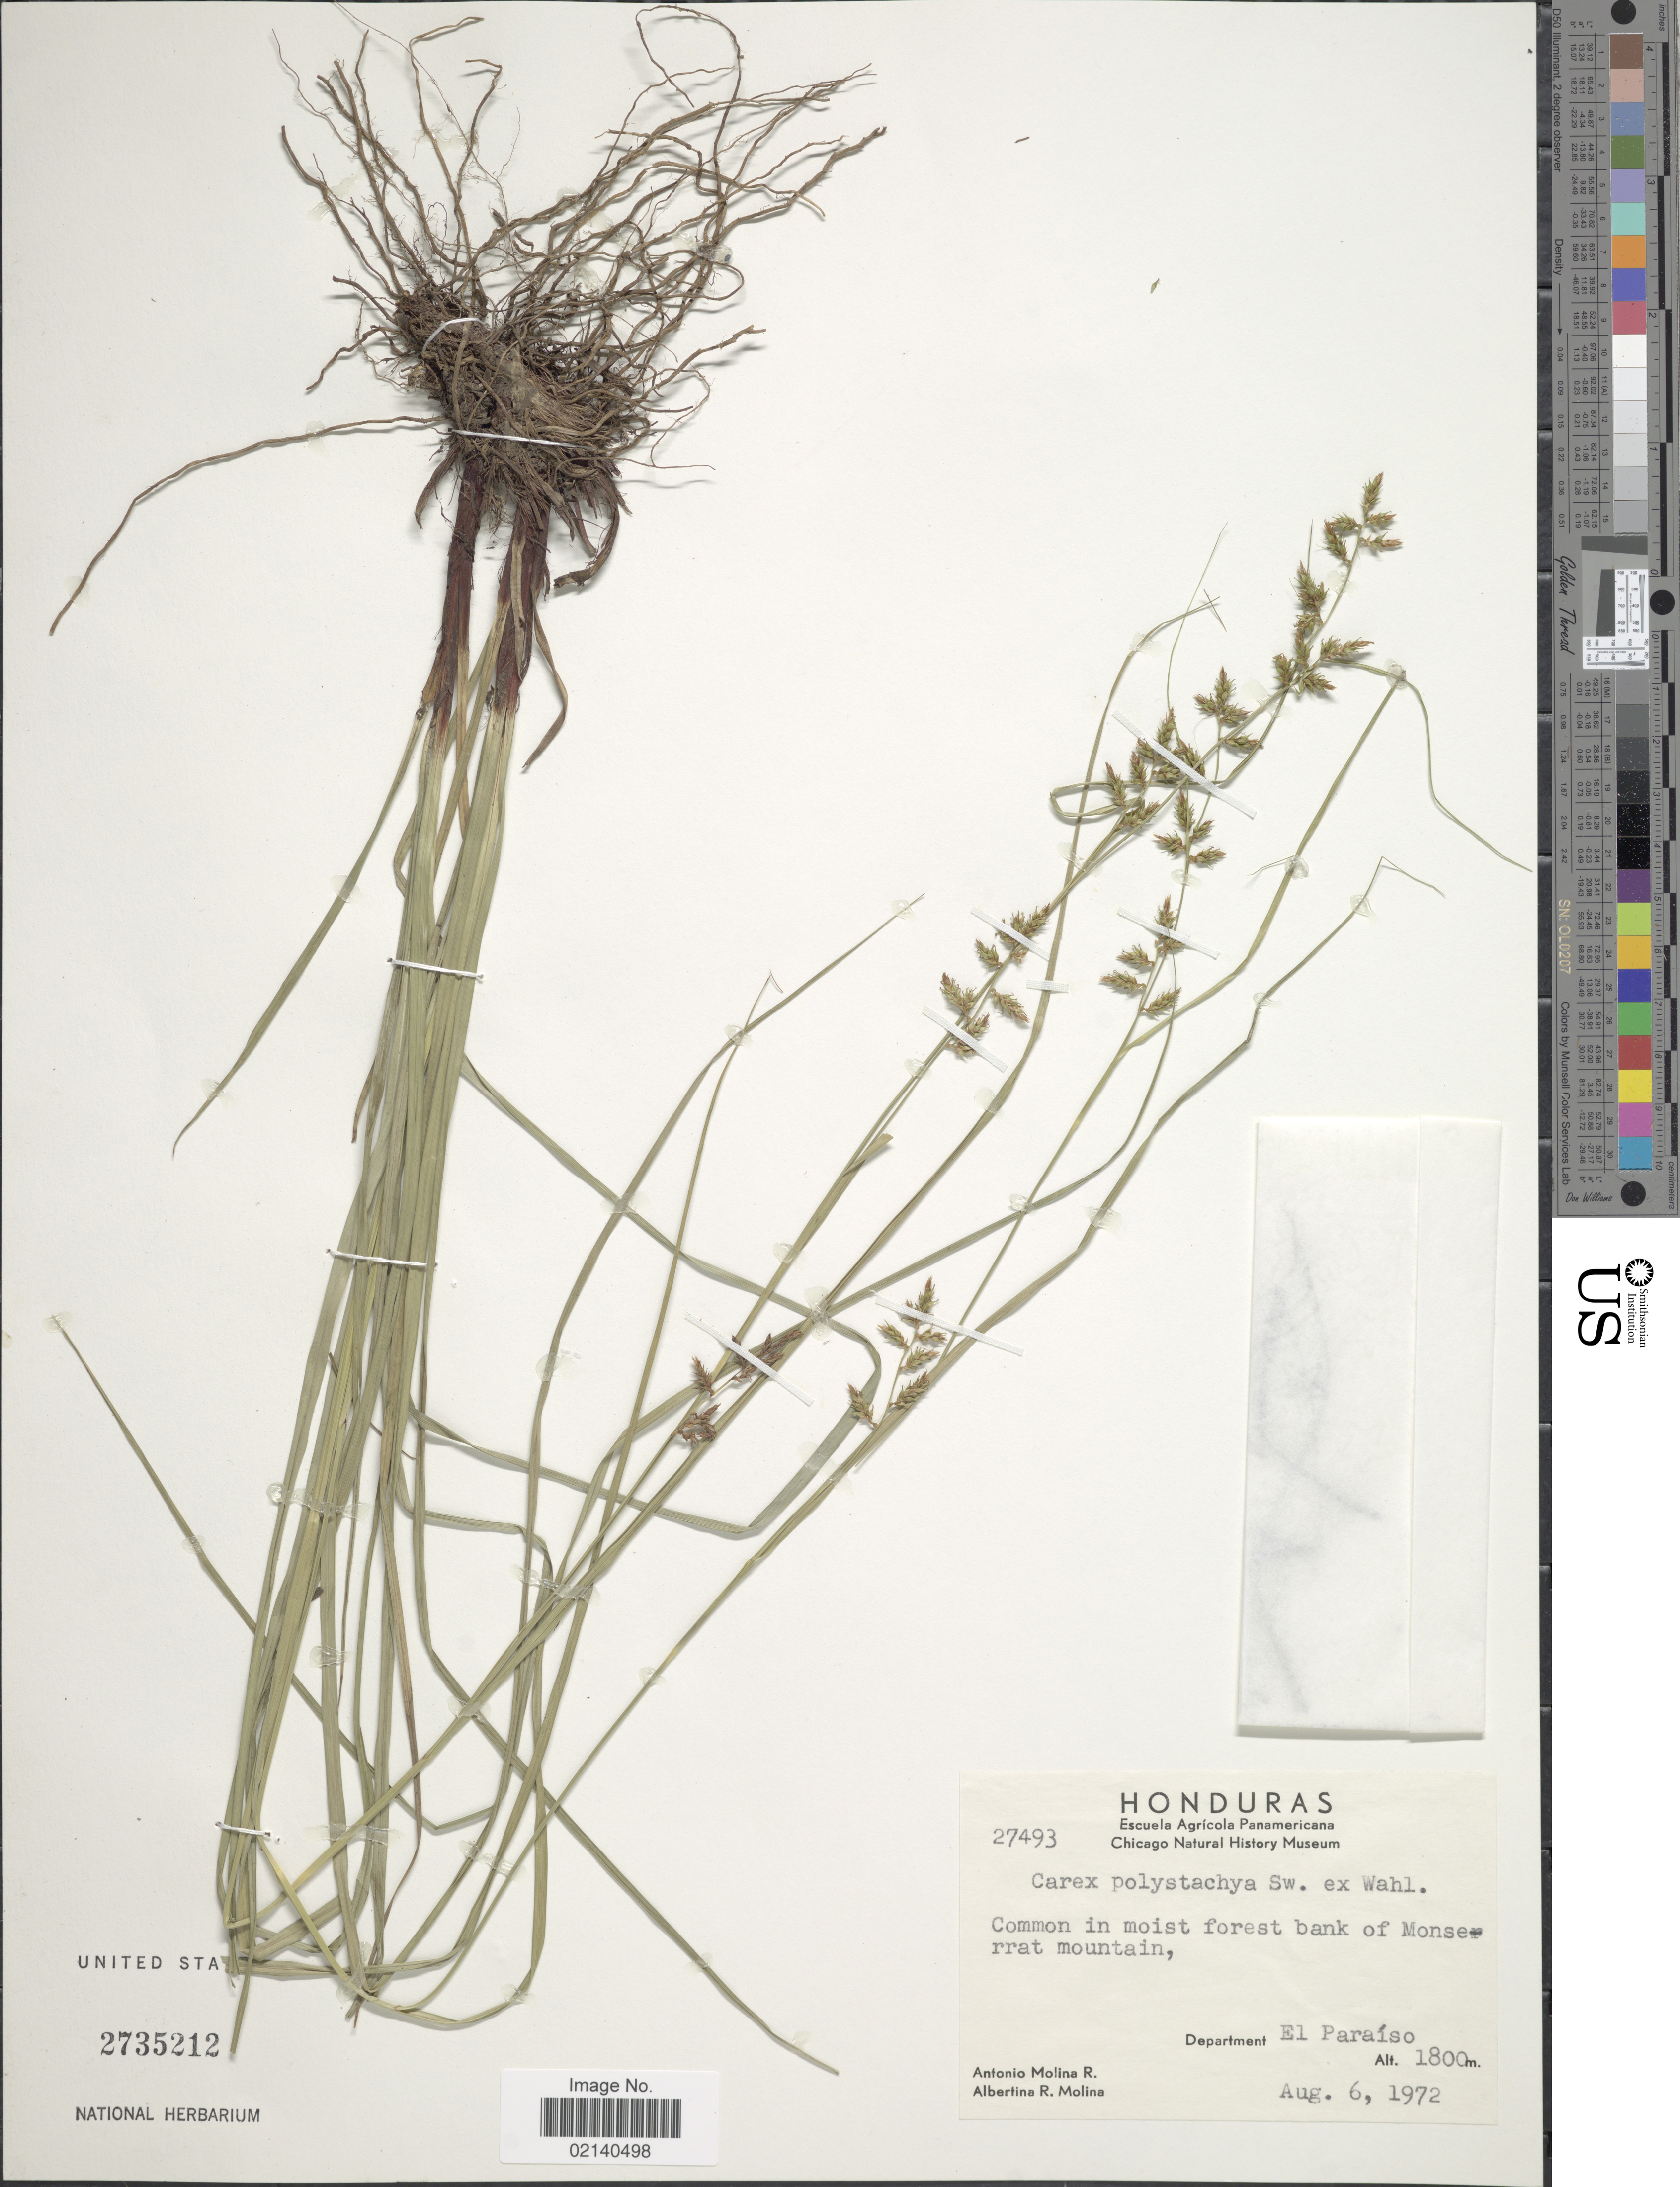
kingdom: Plantae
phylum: Tracheophyta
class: Liliopsida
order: Poales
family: Cyperaceae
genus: Carex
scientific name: Carex polystachya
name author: Sw. ex Wahlenb.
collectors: A. Molina R. & A. R. Molina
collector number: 27493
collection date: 1972-08-06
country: Honduras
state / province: El Paraíso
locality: Common in moist forest bank of Monserrat mountain.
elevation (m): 1800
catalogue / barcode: US 2735212